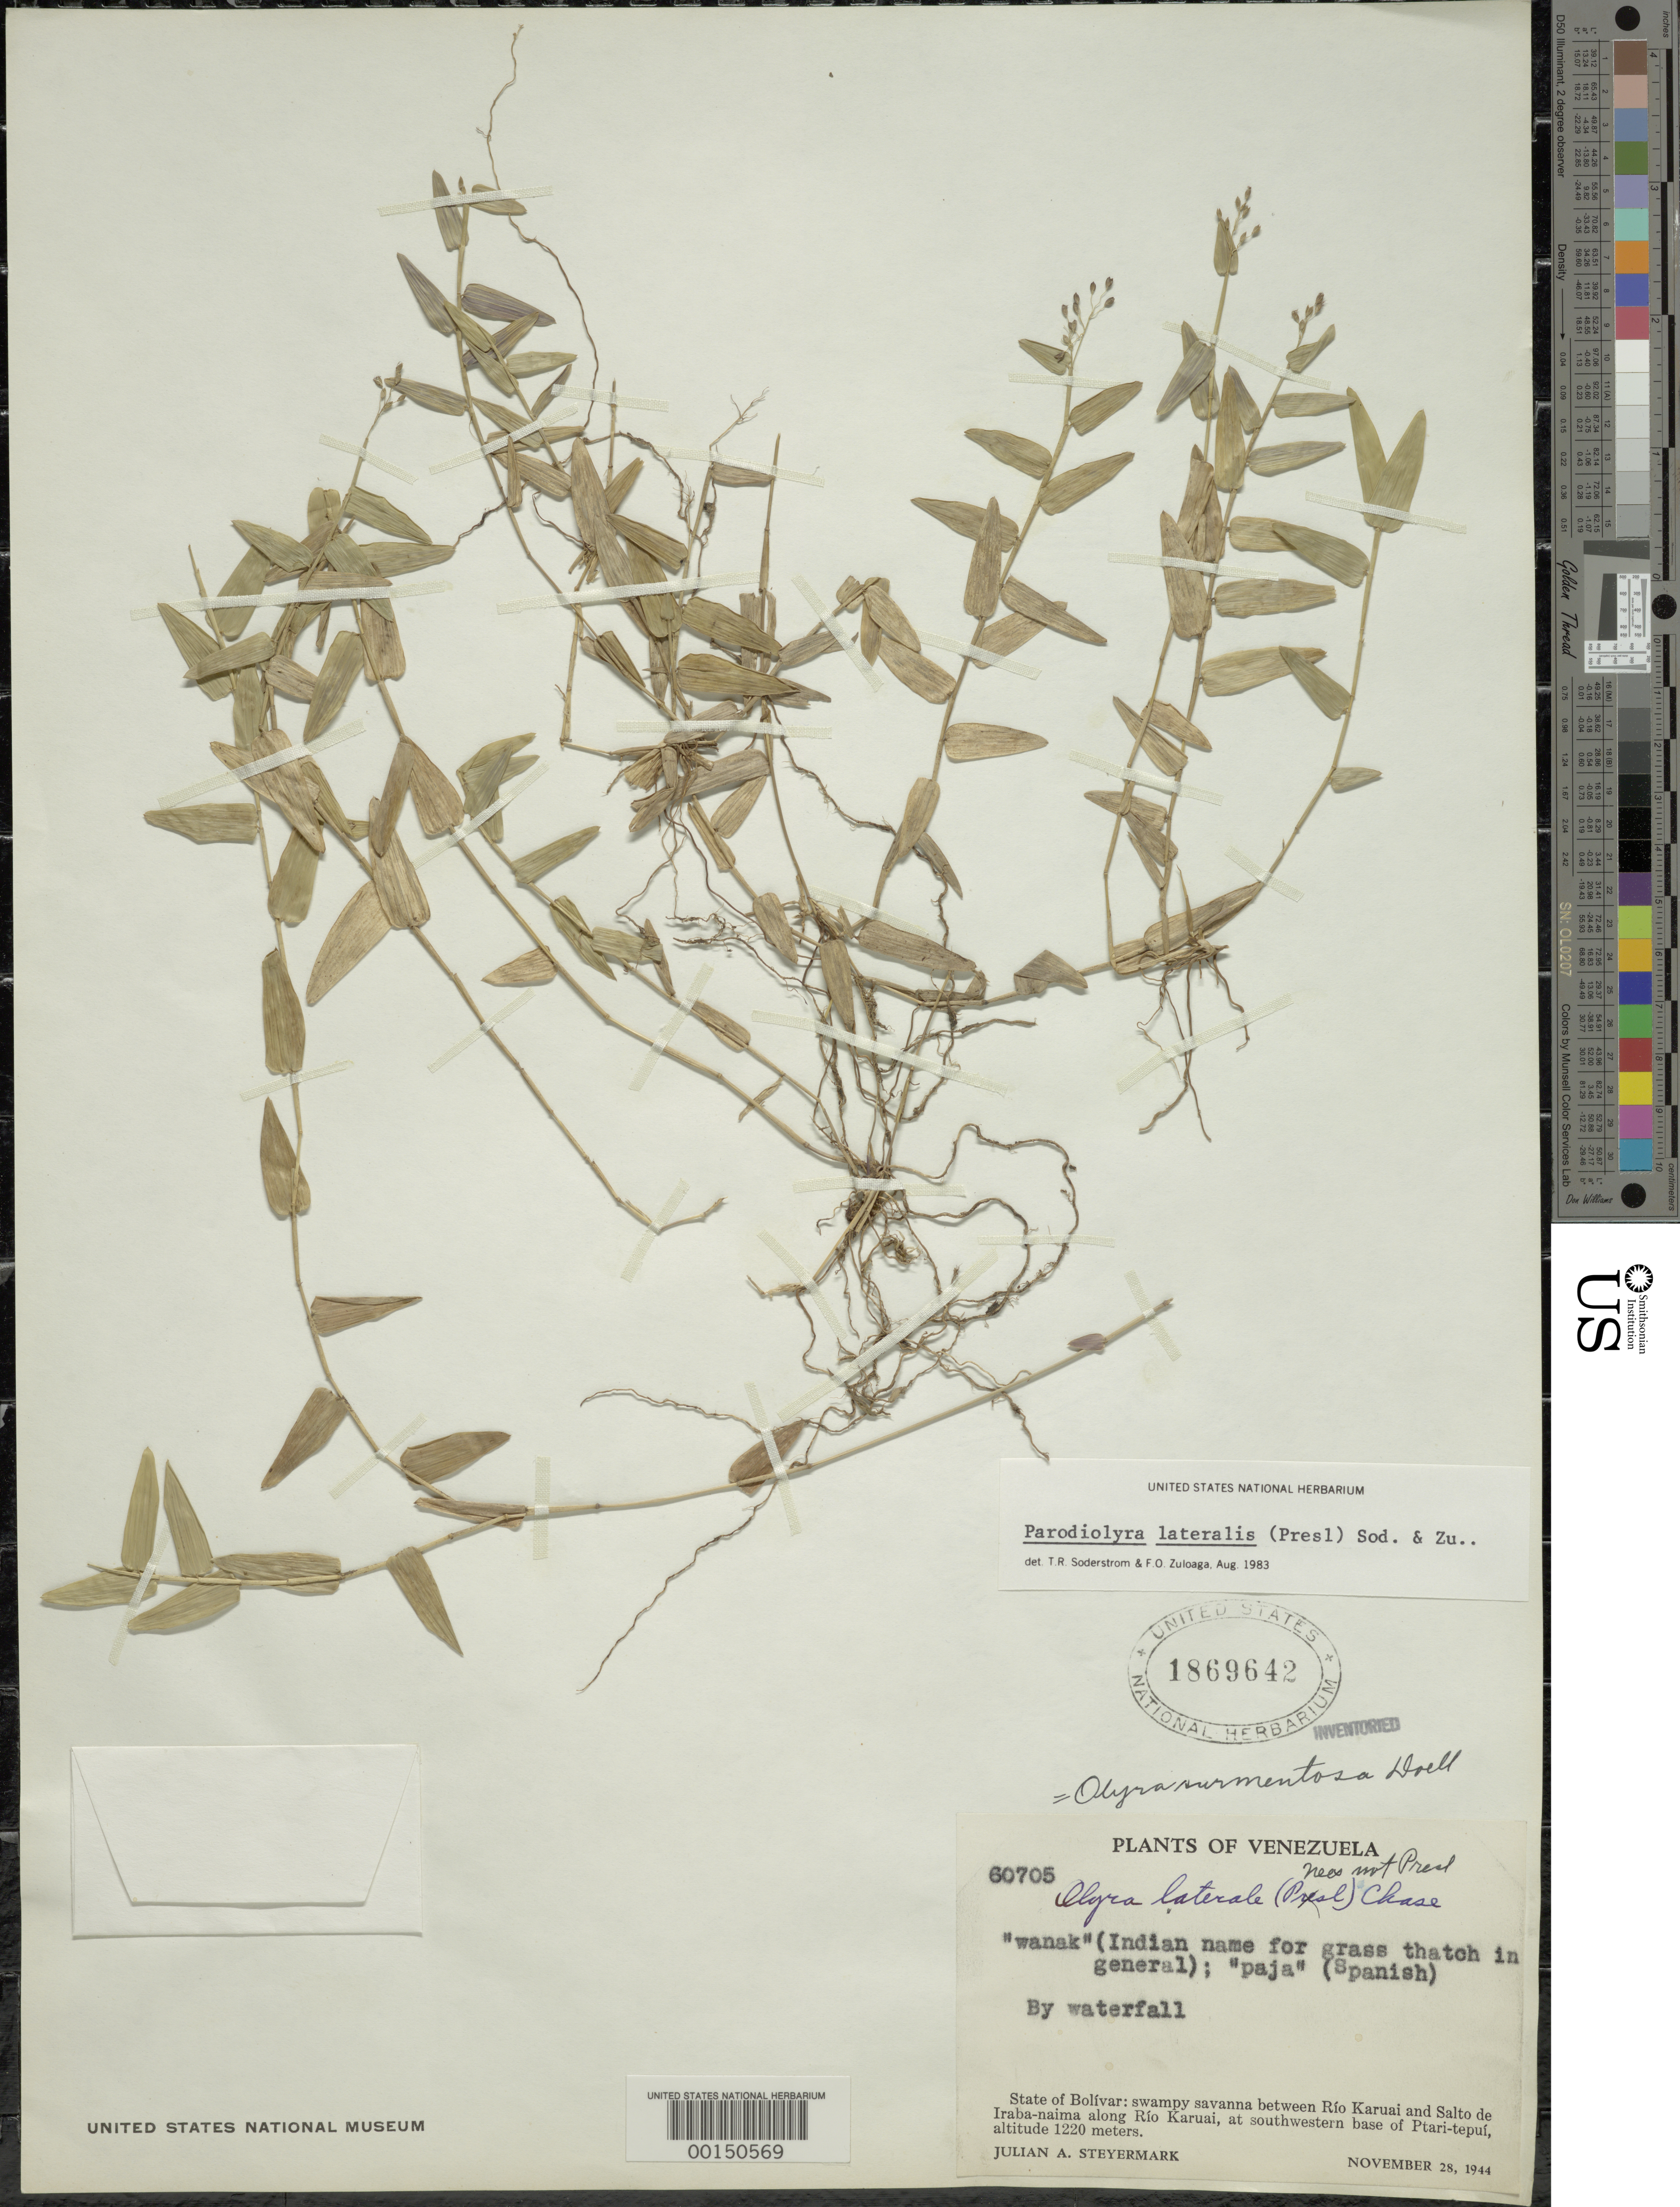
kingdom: Plantae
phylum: Tracheophyta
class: Liliopsida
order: Poales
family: Poaceae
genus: Parodiolyra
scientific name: Parodiolyra lateralis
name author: (J. Presl ex Nees) Soderstr. & Zuloaga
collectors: J. Steyermark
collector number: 60705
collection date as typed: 28 Nov 1944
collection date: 1944-11-28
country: Venezuela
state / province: Bolivar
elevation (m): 1220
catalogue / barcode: US 1869642